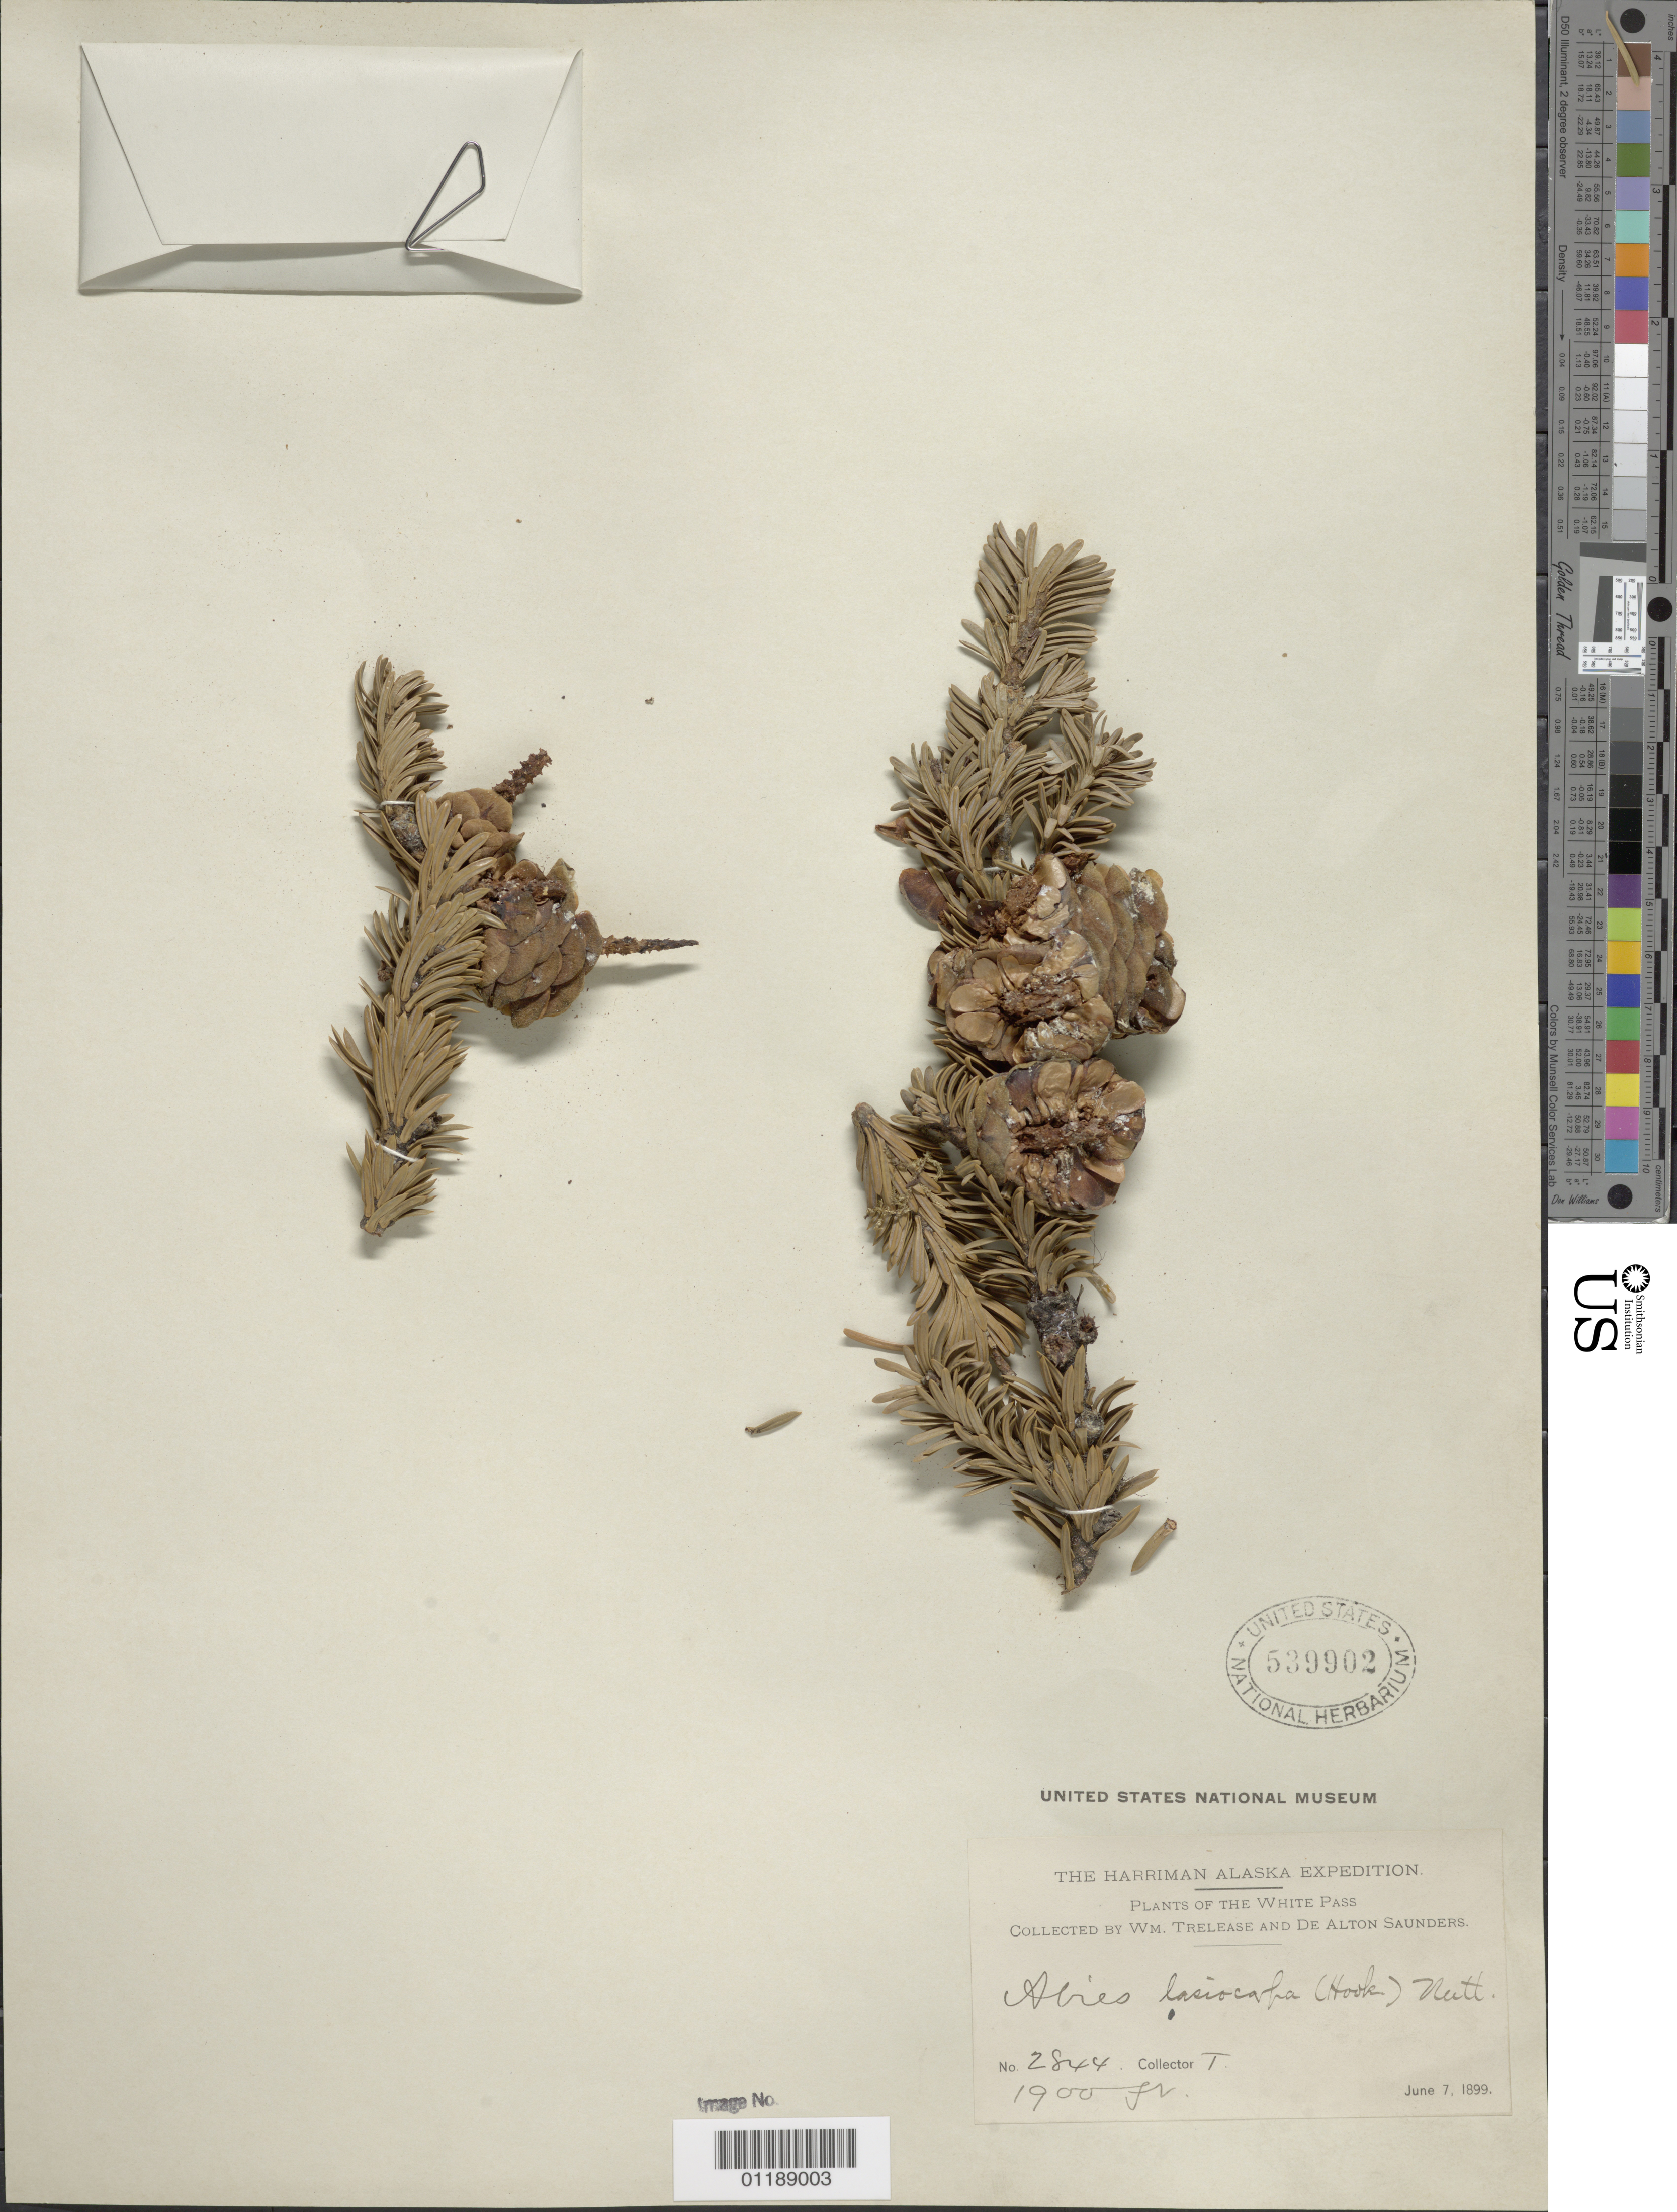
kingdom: Plantae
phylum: Tracheophyta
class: Pinopsida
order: Pinales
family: Pinaceae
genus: Abies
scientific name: Abies lasiocarpa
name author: (Hook.) Nutt.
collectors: W. Trelease & D. Saunders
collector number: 2844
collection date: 1899-06-07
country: United States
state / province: Alaska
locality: White Pass.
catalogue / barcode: US 539902